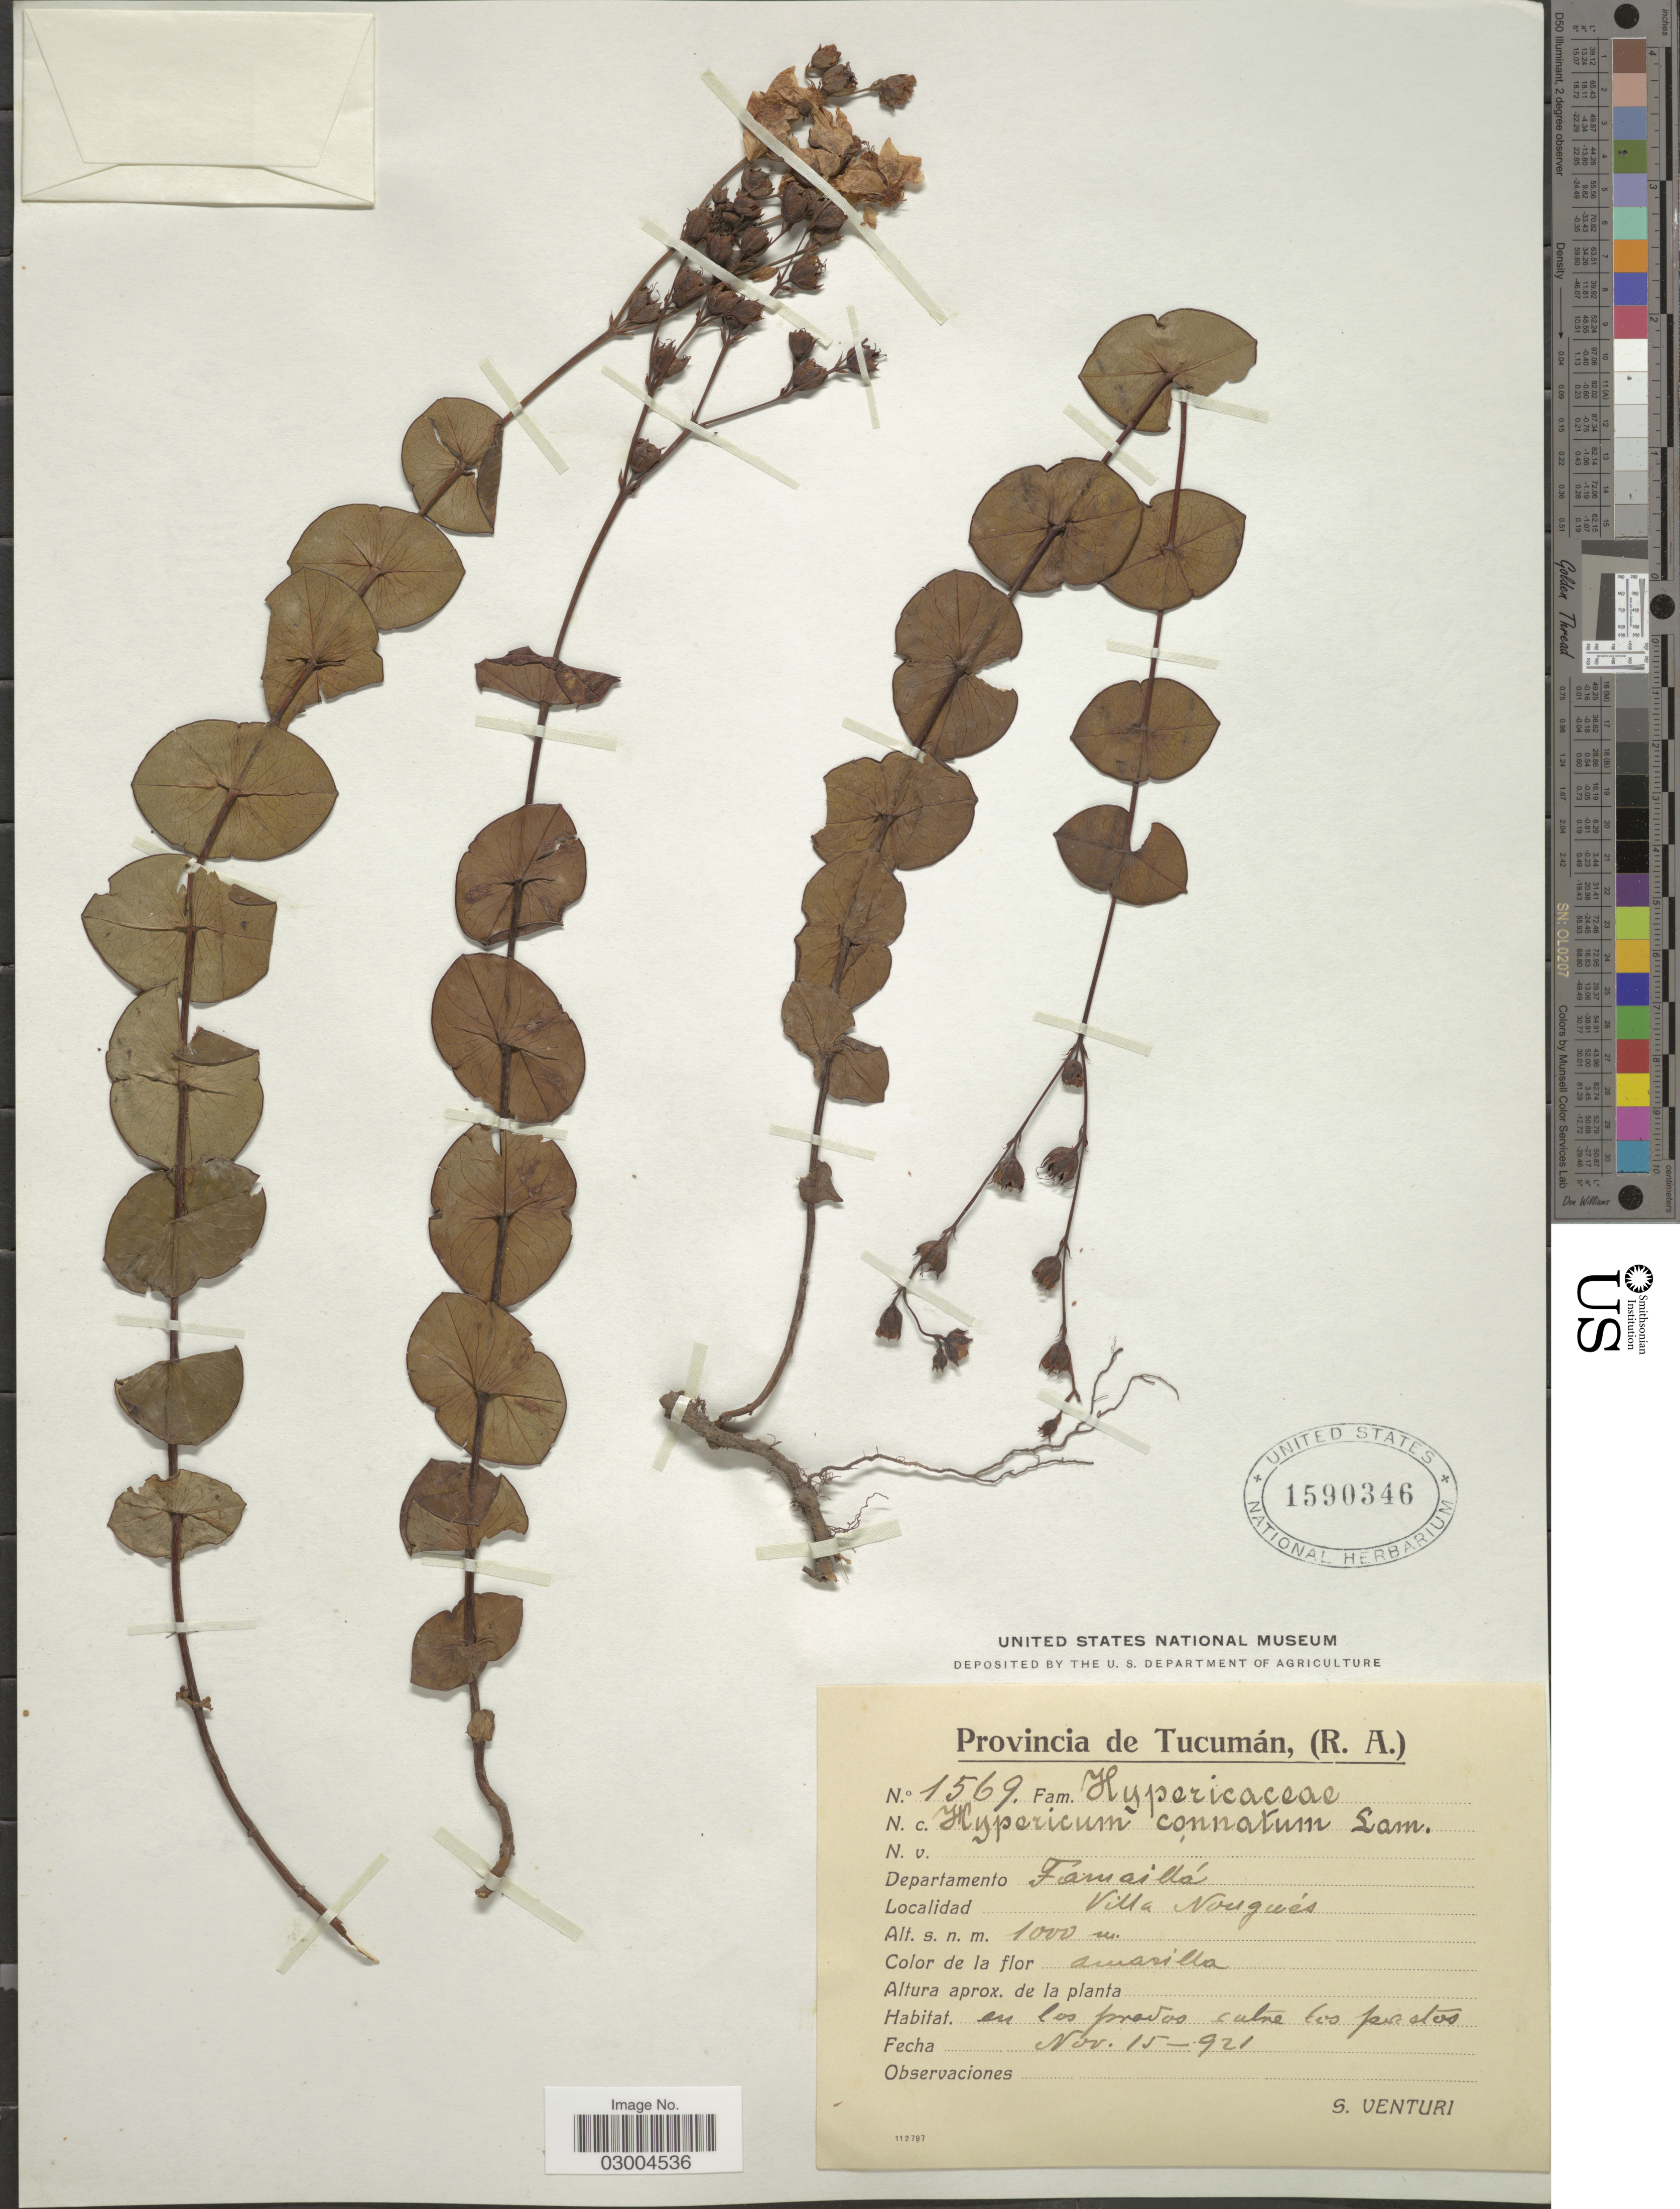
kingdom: Plantae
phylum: Tracheophyta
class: Magnoliopsida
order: Malpighiales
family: Hypericaceae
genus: Hypericum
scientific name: Hypericum connatum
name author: Lam.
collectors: S. Venturi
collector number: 1569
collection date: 1921-11-15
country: Argentina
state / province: Tucuman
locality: Departamento Famaillá. Villa Nougués.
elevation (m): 1000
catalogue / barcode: US 1590346